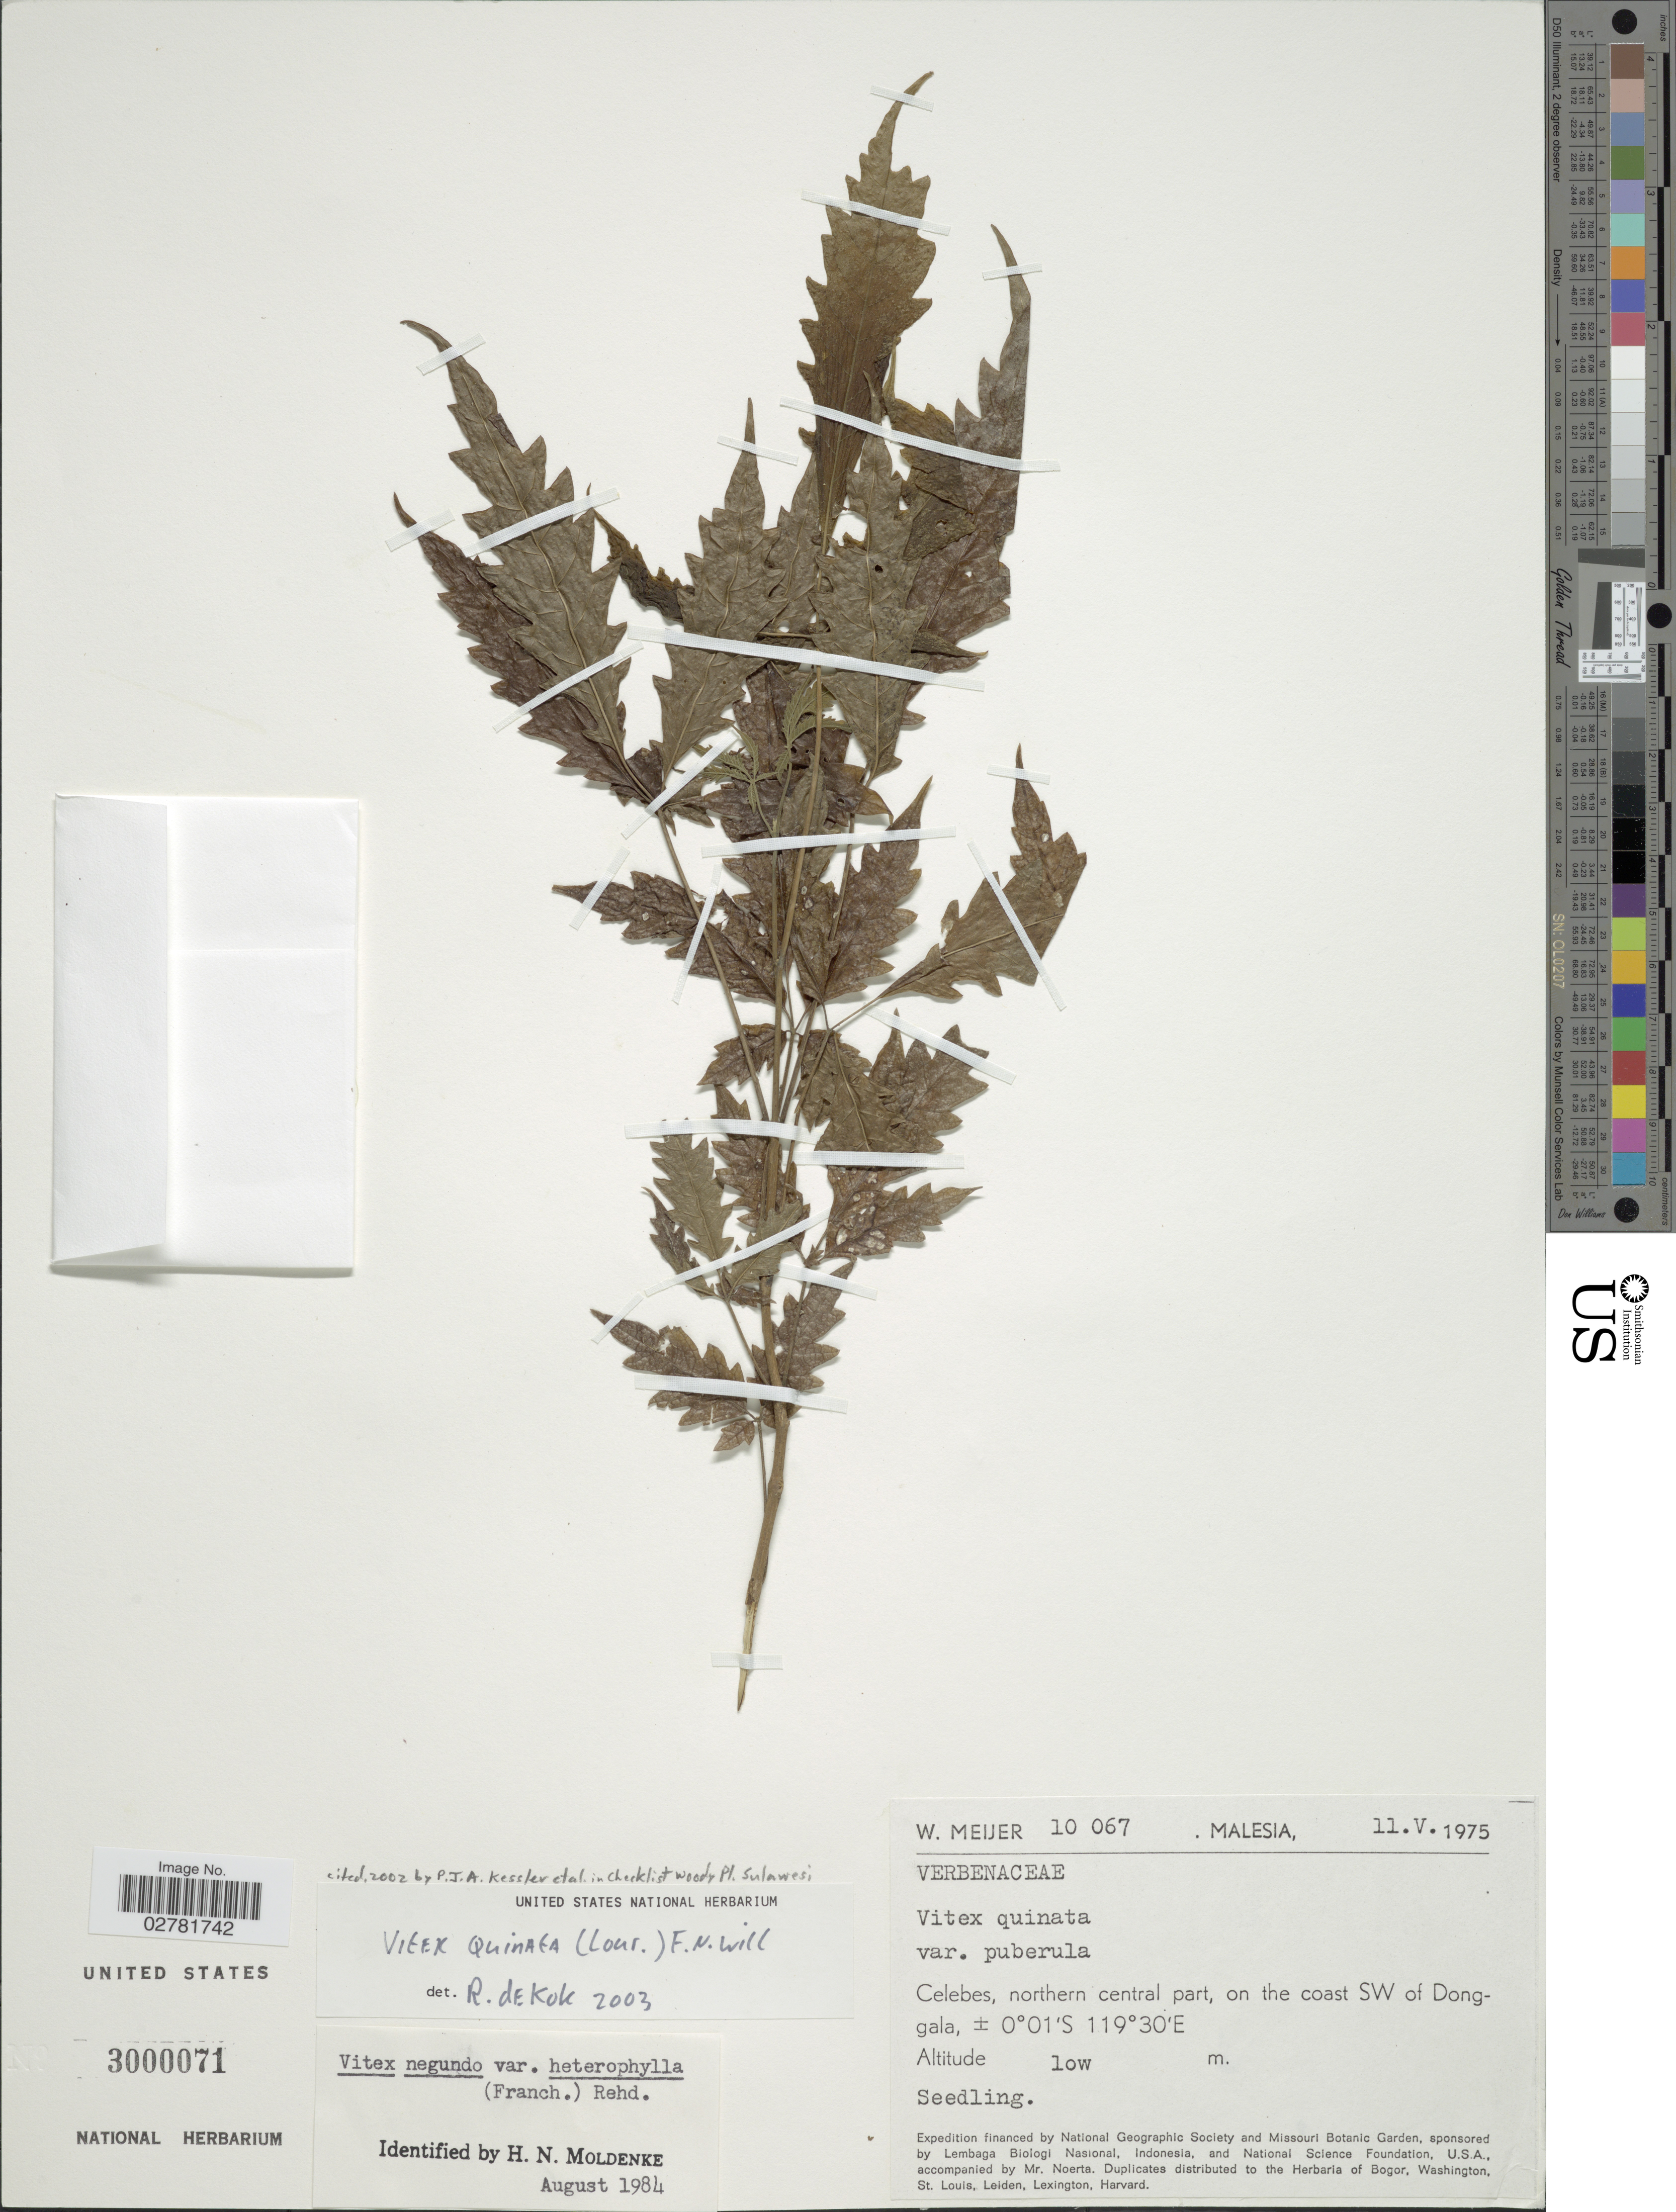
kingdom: Plantae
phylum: Tracheophyta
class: Magnoliopsida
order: Lamiales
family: Lamiaceae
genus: Vitex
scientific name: Vitex quinata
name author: (Lour.) F.N. Williams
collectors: W. Meijer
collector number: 10067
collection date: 1975-05-11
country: Malaysia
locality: Malesia. Celebes, northern central part, on the coast SW of Dongala.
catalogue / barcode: US 3000071